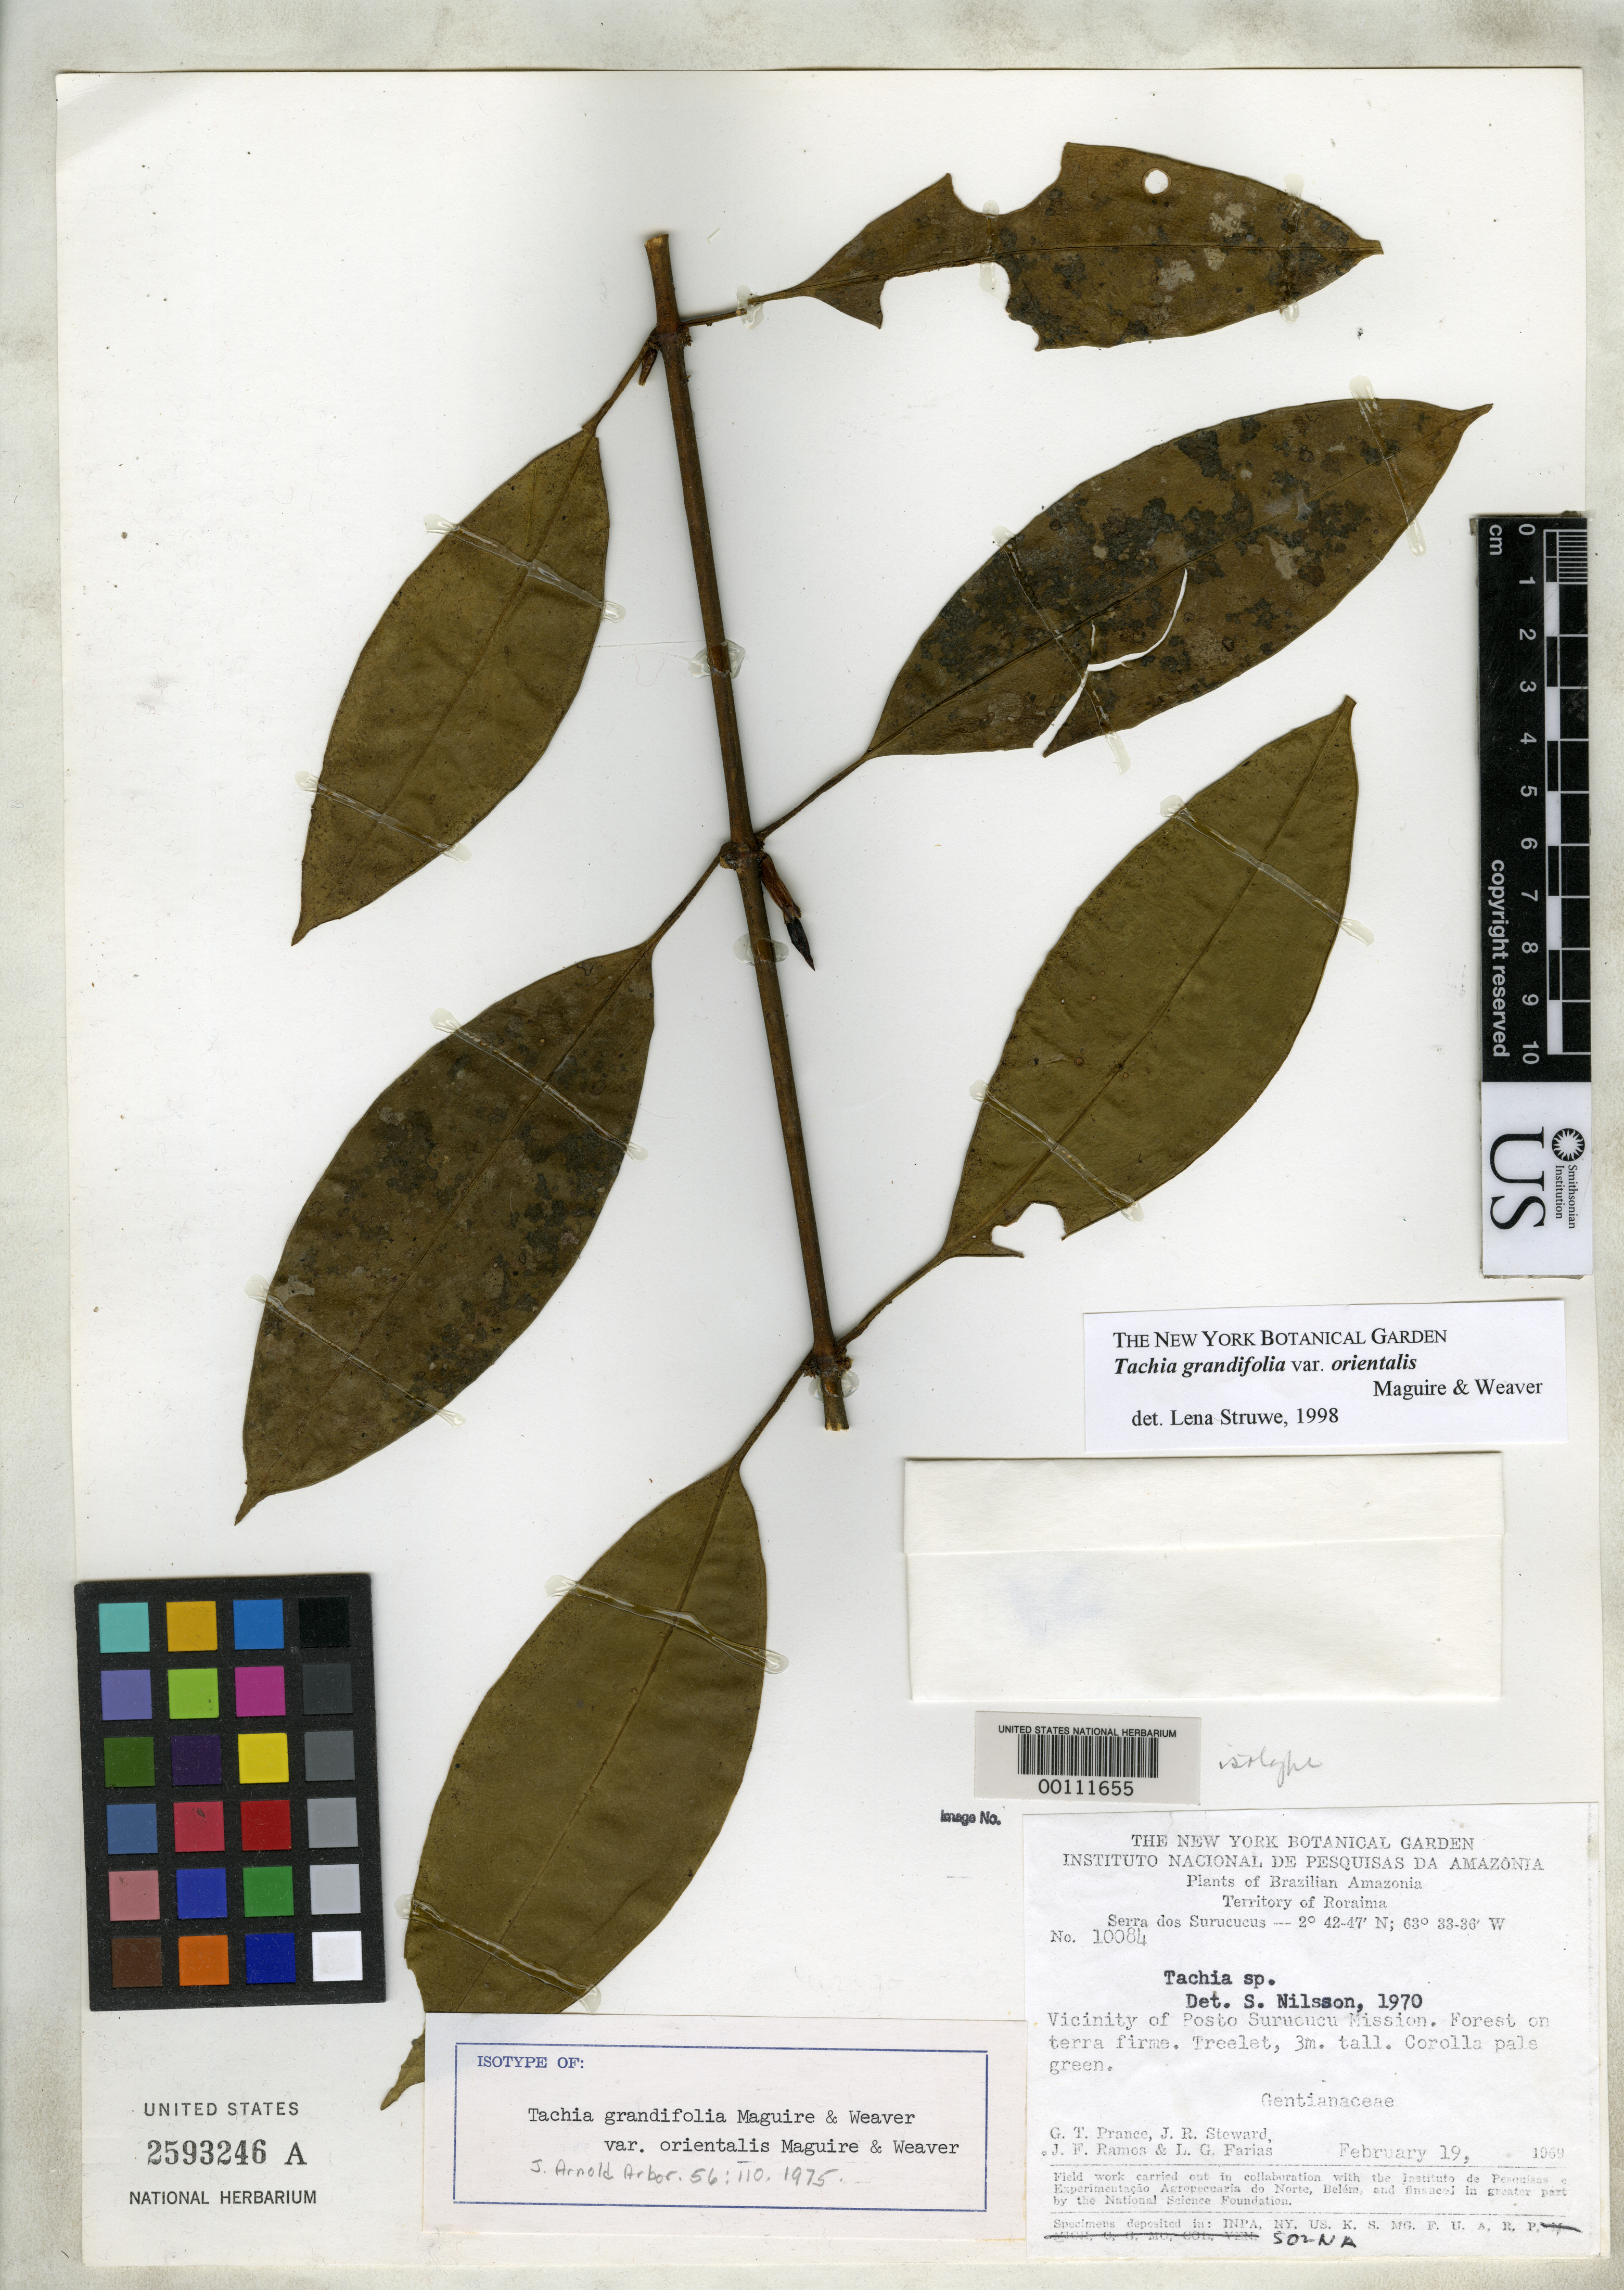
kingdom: Plantae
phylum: Tracheophyta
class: Magnoliopsida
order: Gentianales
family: Gentianaceae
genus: Tachia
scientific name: Tachia grandifolia var. orientalis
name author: Maguire & Weaver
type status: Isotype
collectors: G. T. Prance, J. R. Steward, J. F. Ramos & L. G. Farias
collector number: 10084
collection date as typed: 19 Feb 1969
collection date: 1969-02-19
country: Brazil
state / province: Roraima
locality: Vicinity of Posta Surucucu Mission, Serra dos Surucucus.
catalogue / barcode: US 2593246A